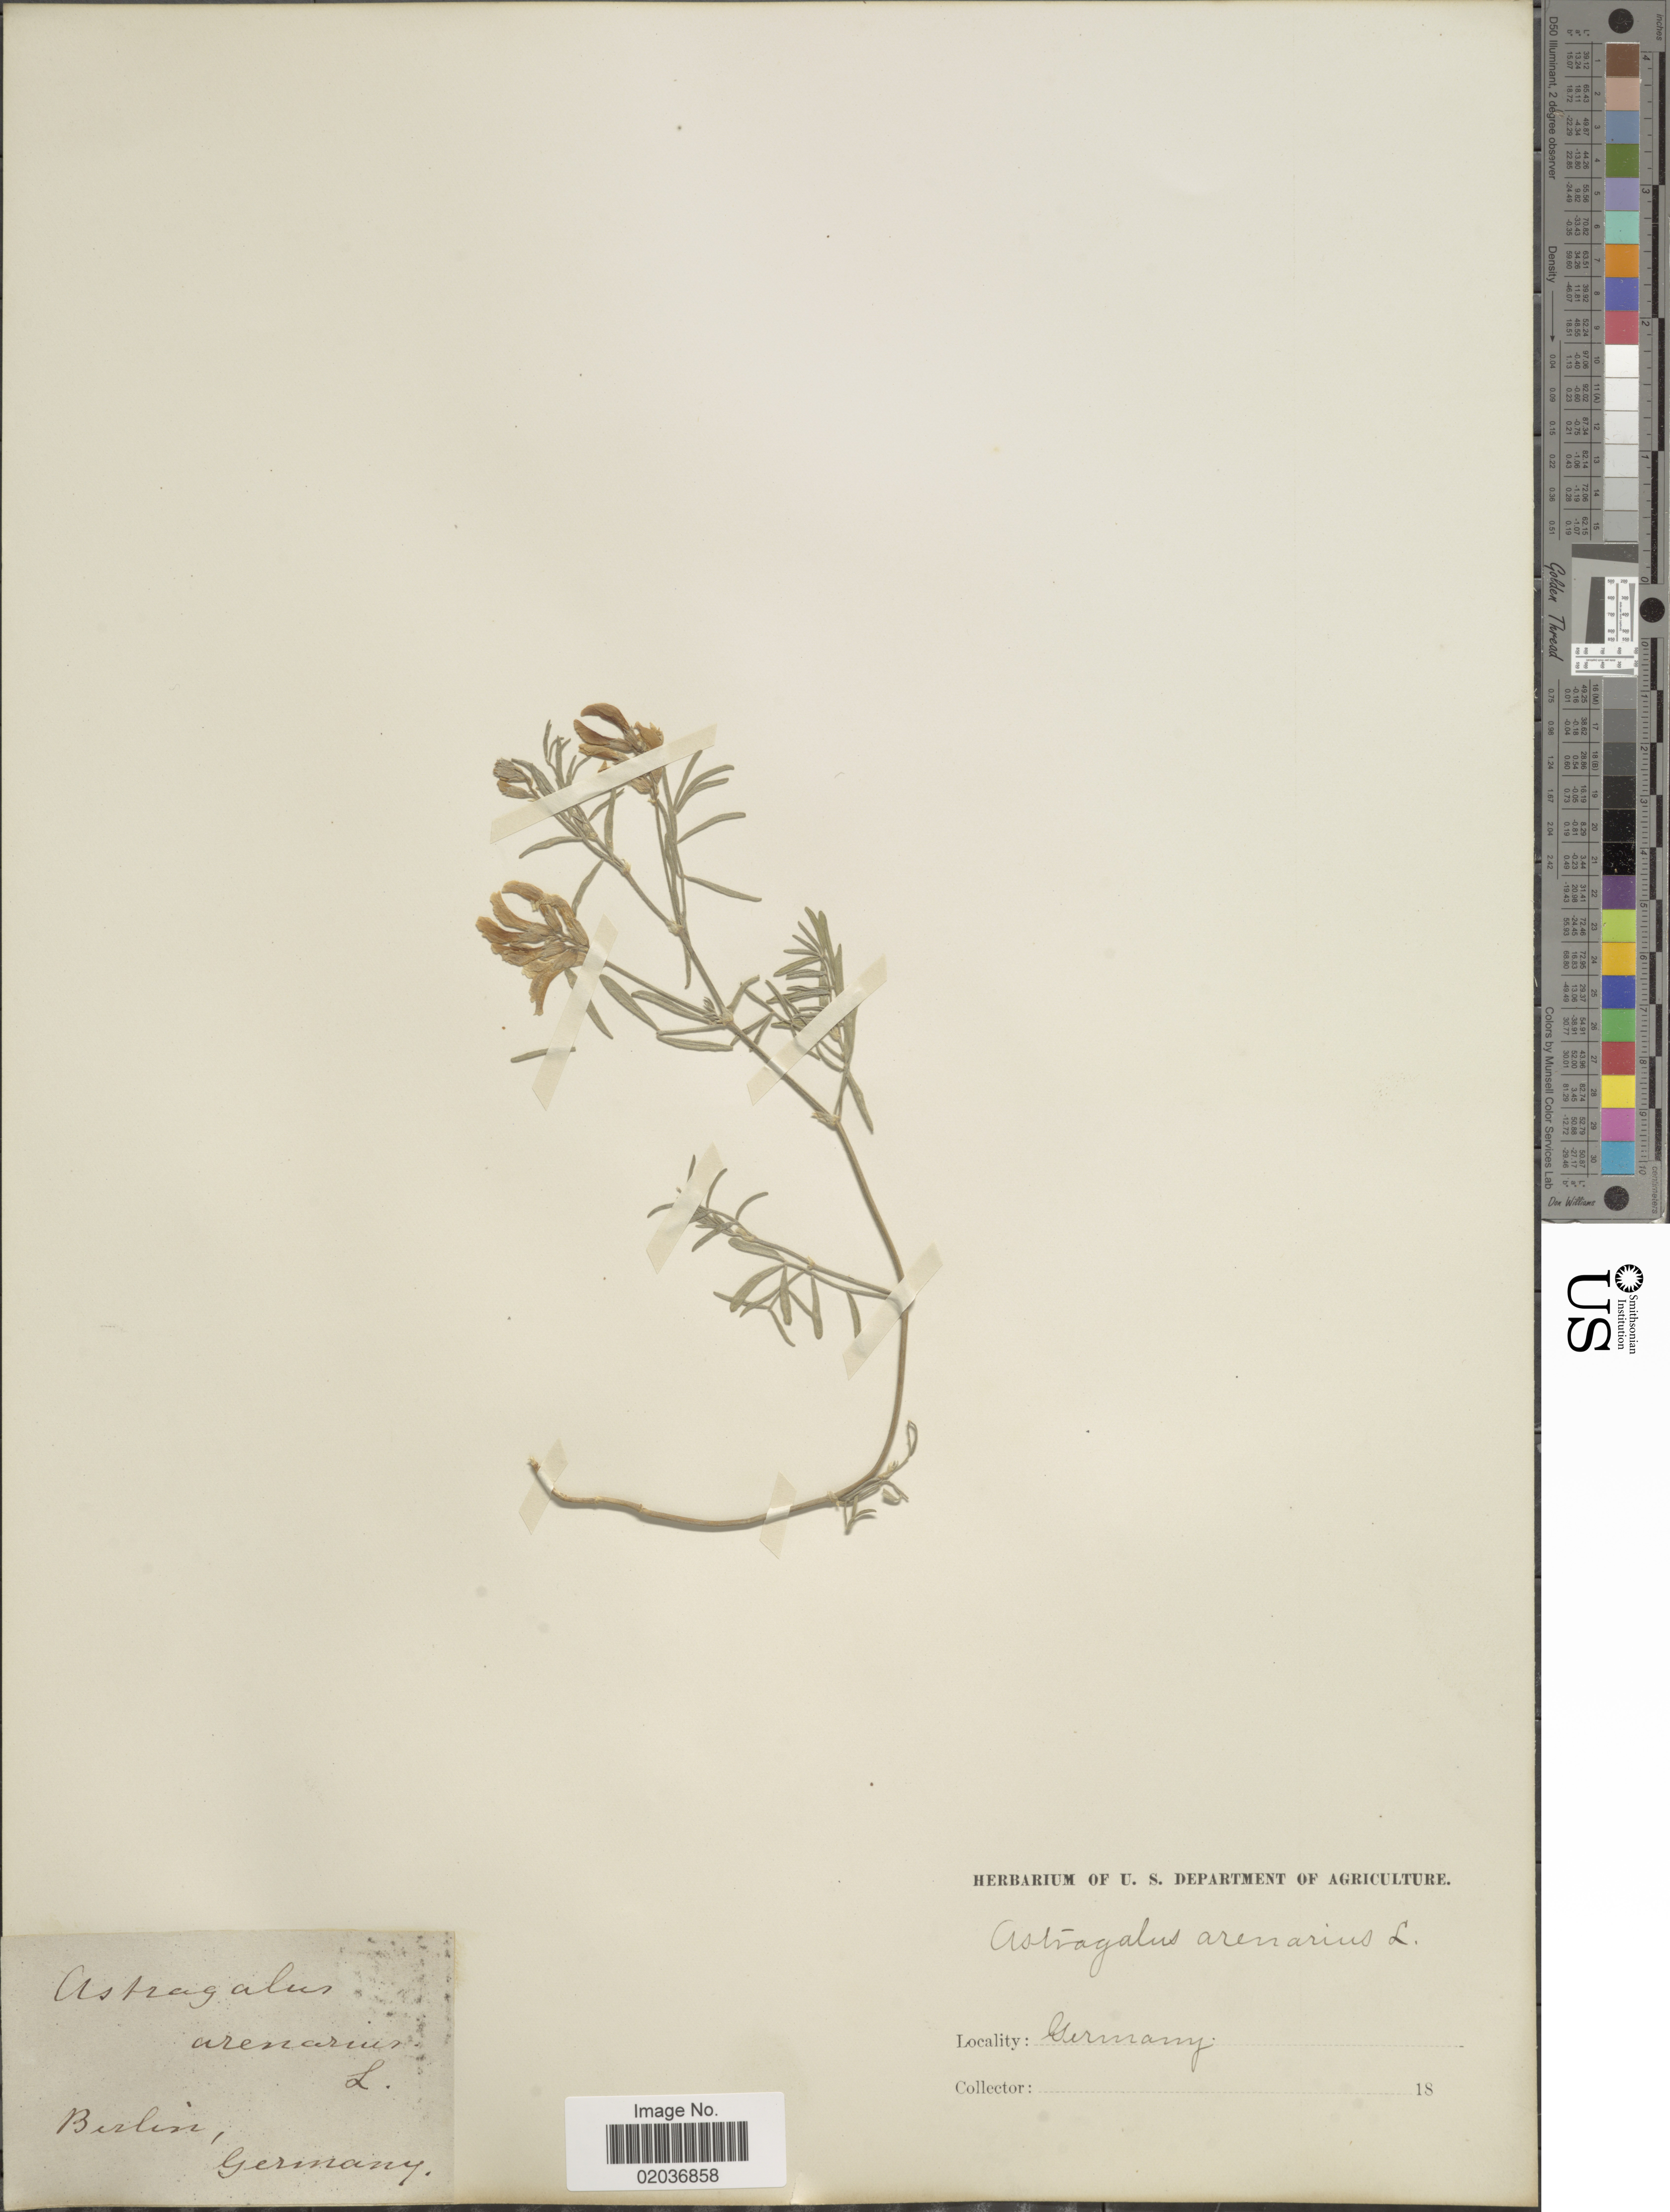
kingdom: Plantae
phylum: Tracheophyta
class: Magnoliopsida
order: Fabales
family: Fabaceae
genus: Astragalus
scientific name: Astragalus arenarius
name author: L.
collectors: Facchini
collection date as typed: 18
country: Germany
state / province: Berlin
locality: Berlin